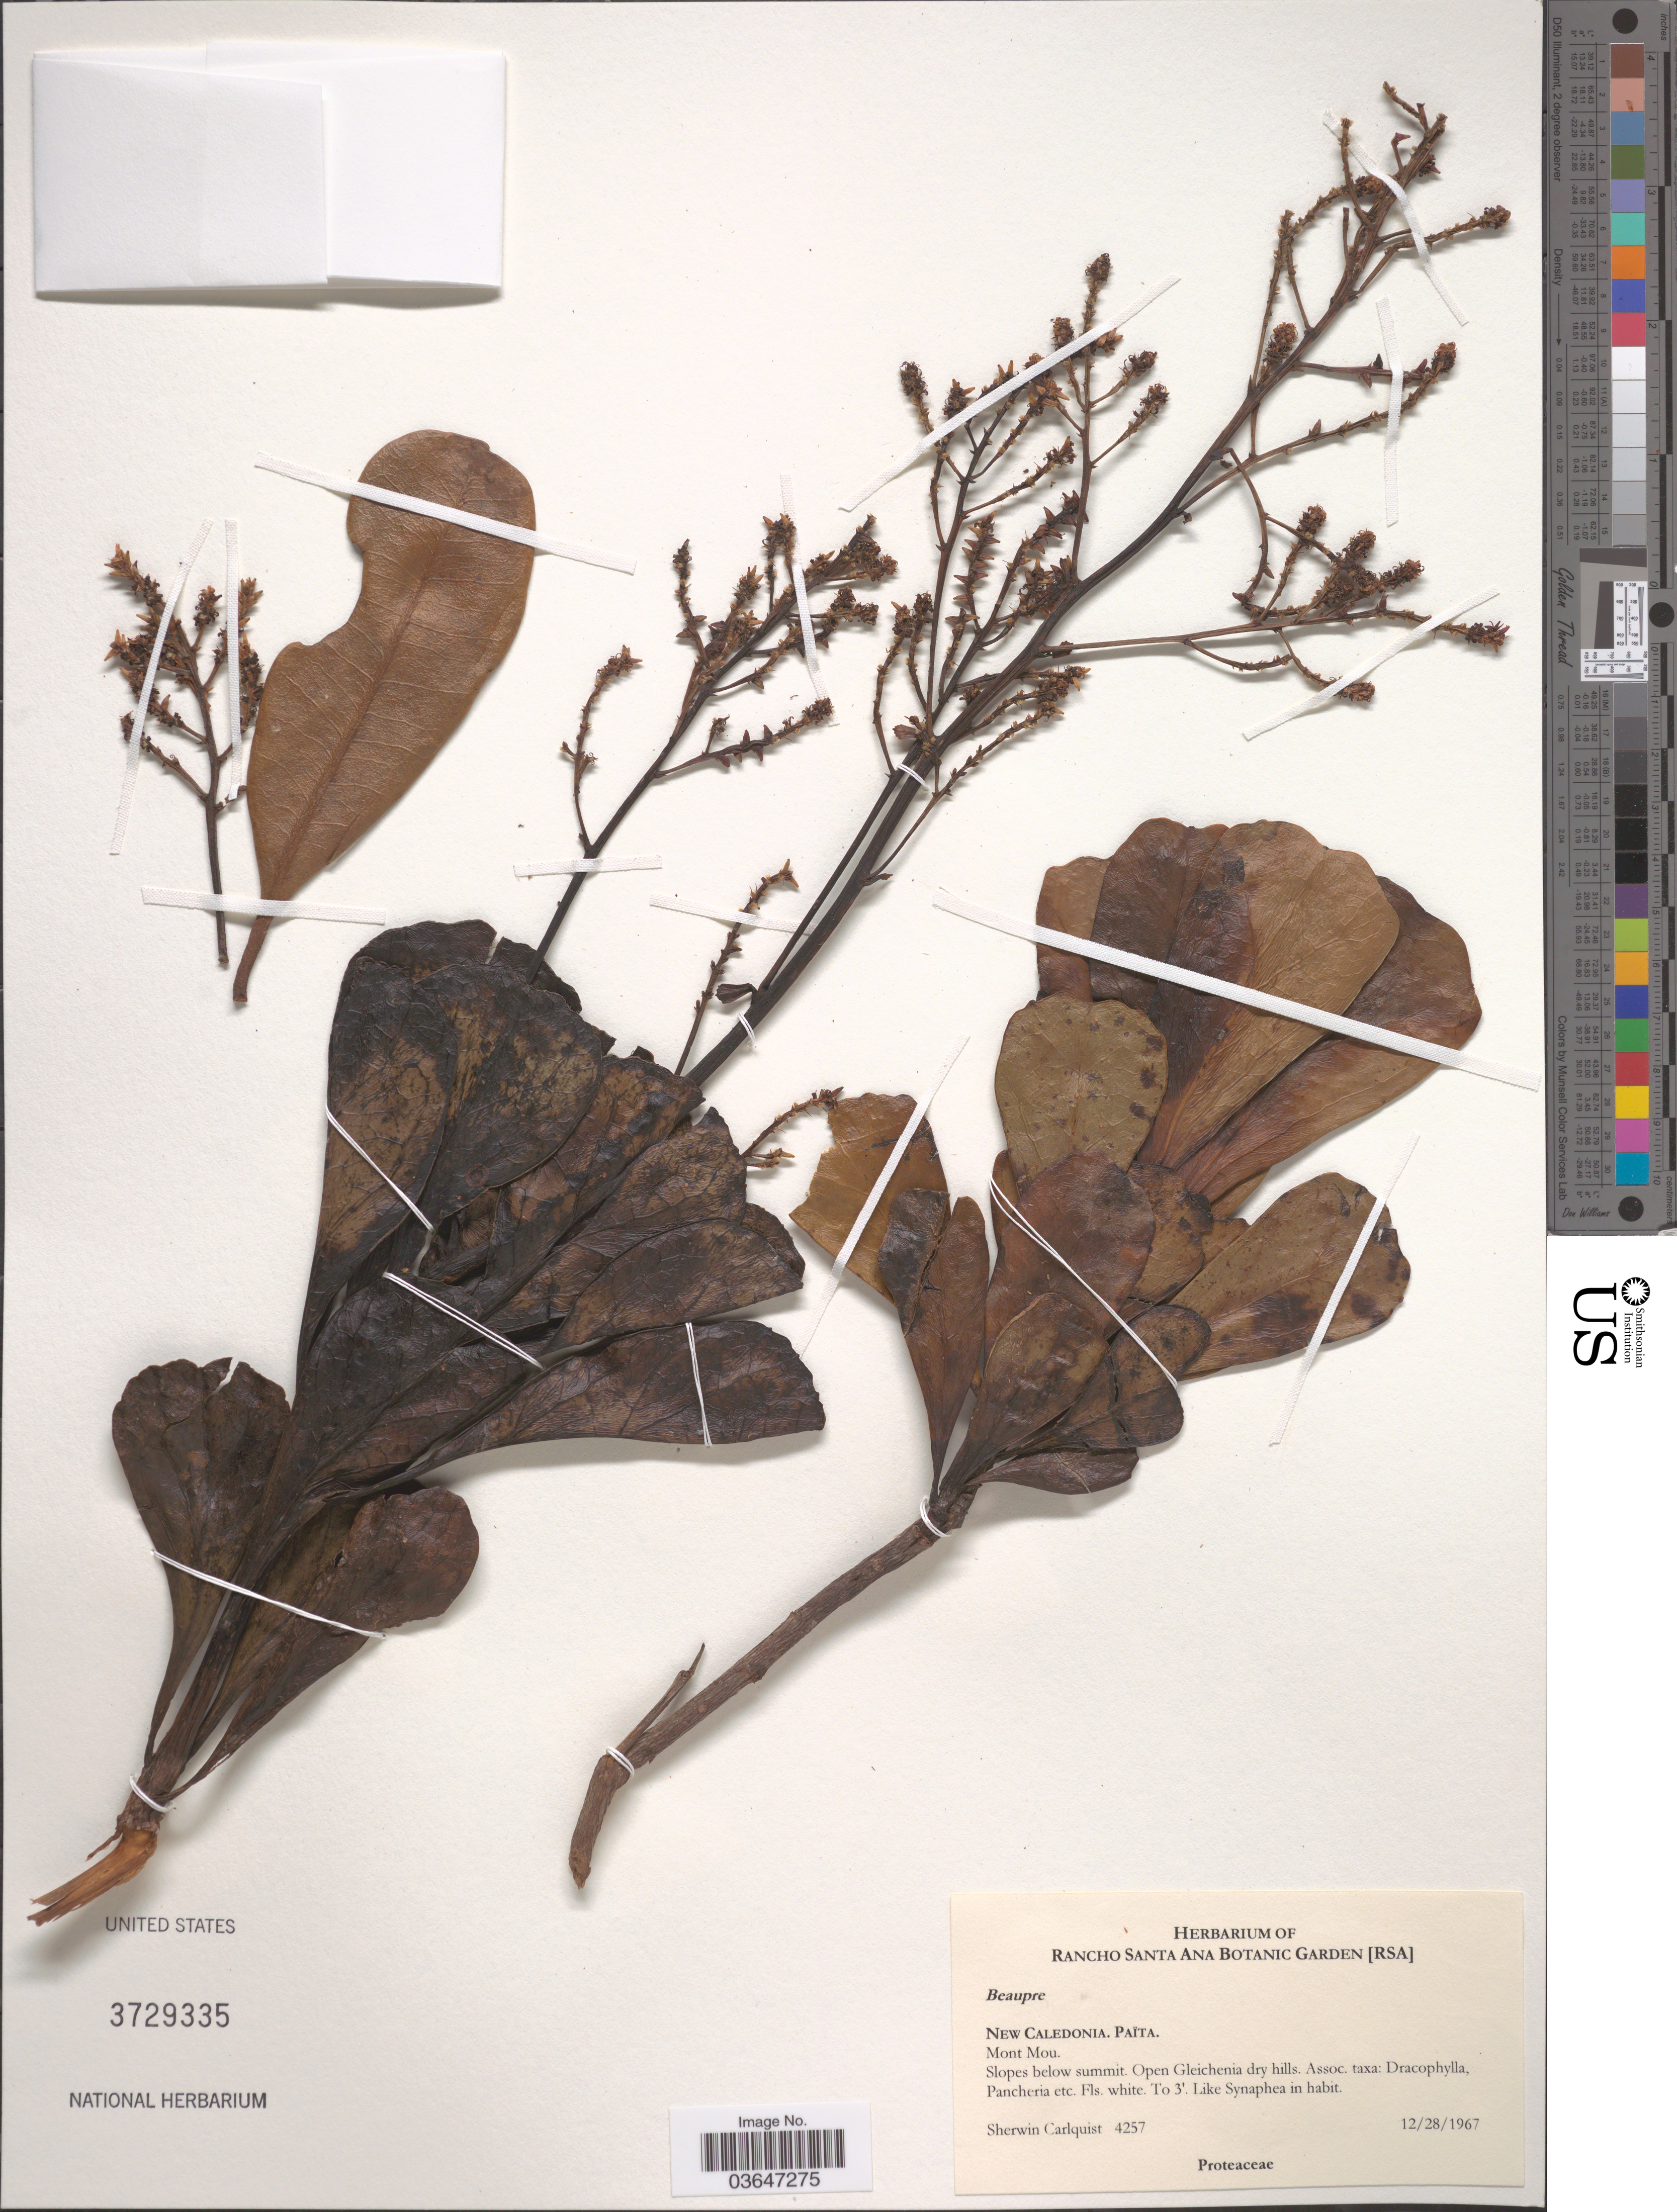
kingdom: Plantae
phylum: Tracheophyta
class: Magnoliopsida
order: Proteales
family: Proteaceae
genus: Beauprea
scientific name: Beauprea sp.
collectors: S. Carlquist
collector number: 4257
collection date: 1967-12-28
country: New Caledonia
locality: Païta. Mont Mou.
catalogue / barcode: US 3729335